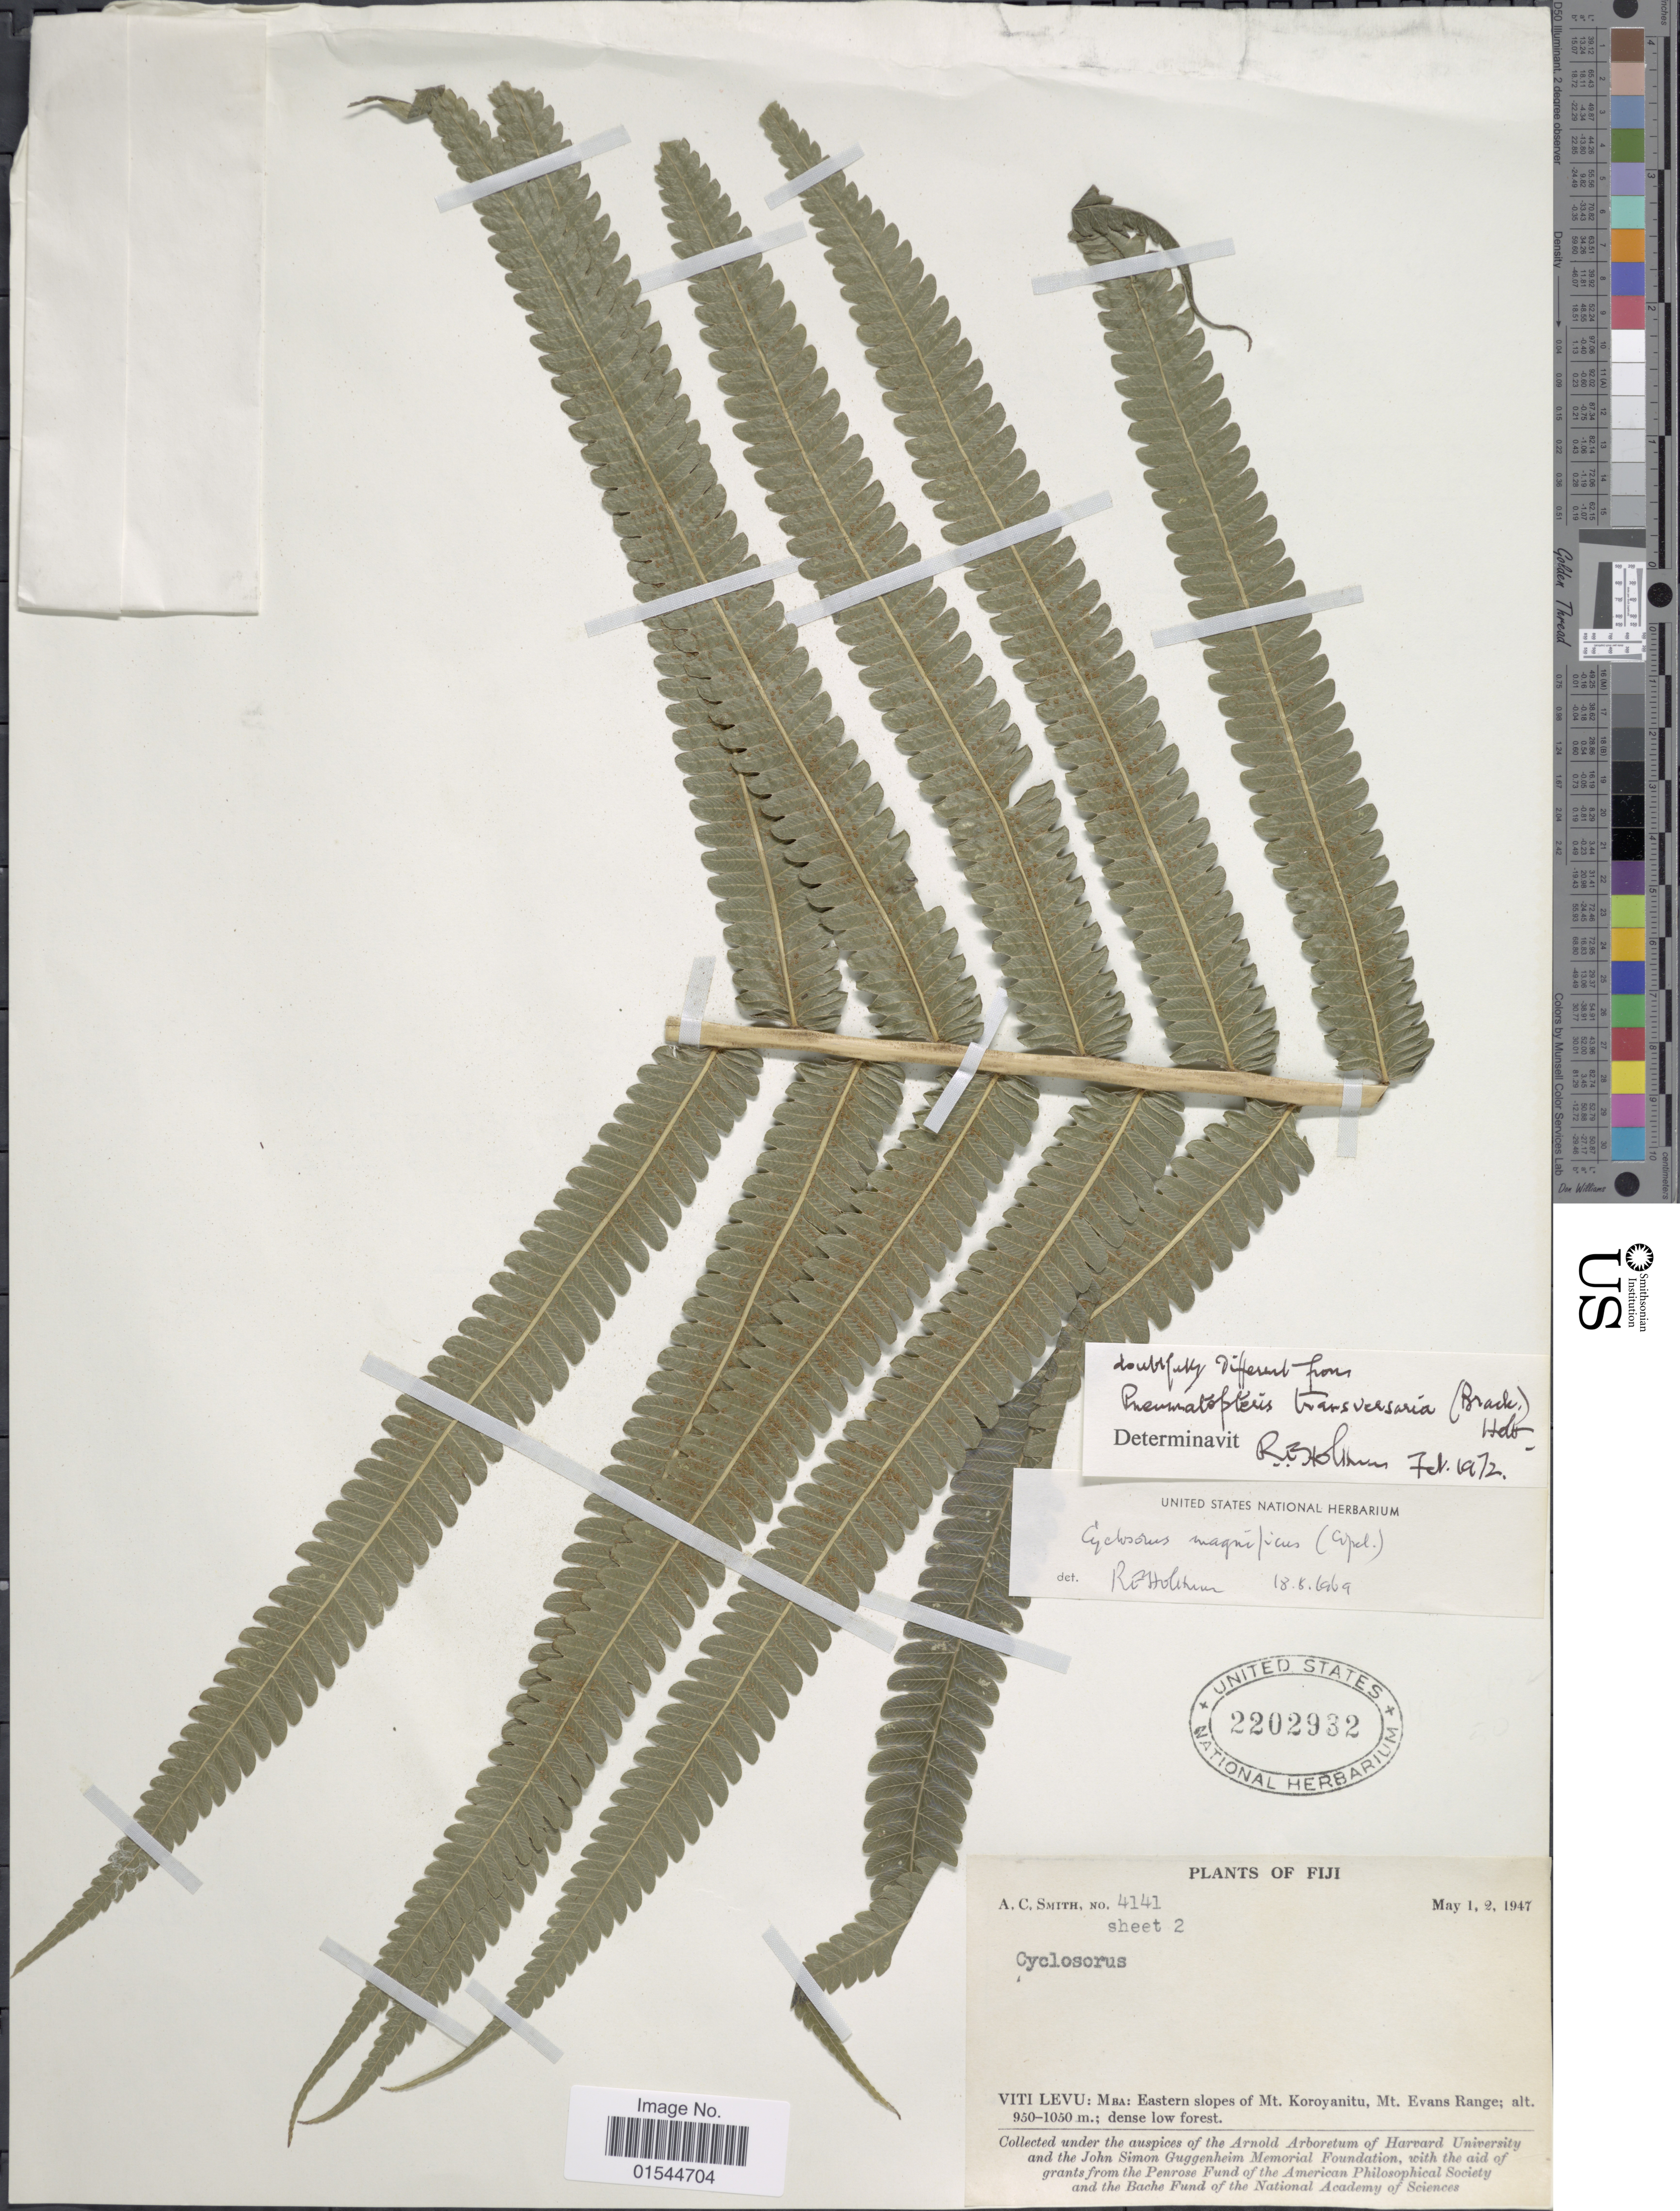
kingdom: Plantae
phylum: Tracheophyta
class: Polypodiopsida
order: Polypodiales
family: Thelypteridaceae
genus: Pneumatopteris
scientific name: Pneumatopteris transversaria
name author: (Brack.) Holttum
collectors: A. C. Smith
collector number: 4141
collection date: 1947-05-01/1947-05-02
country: Fiji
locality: Viti Levu: Mba: Eastern slopes of Mt. Koroyanitu, Mt. Evans Range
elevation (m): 950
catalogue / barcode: US 2202932